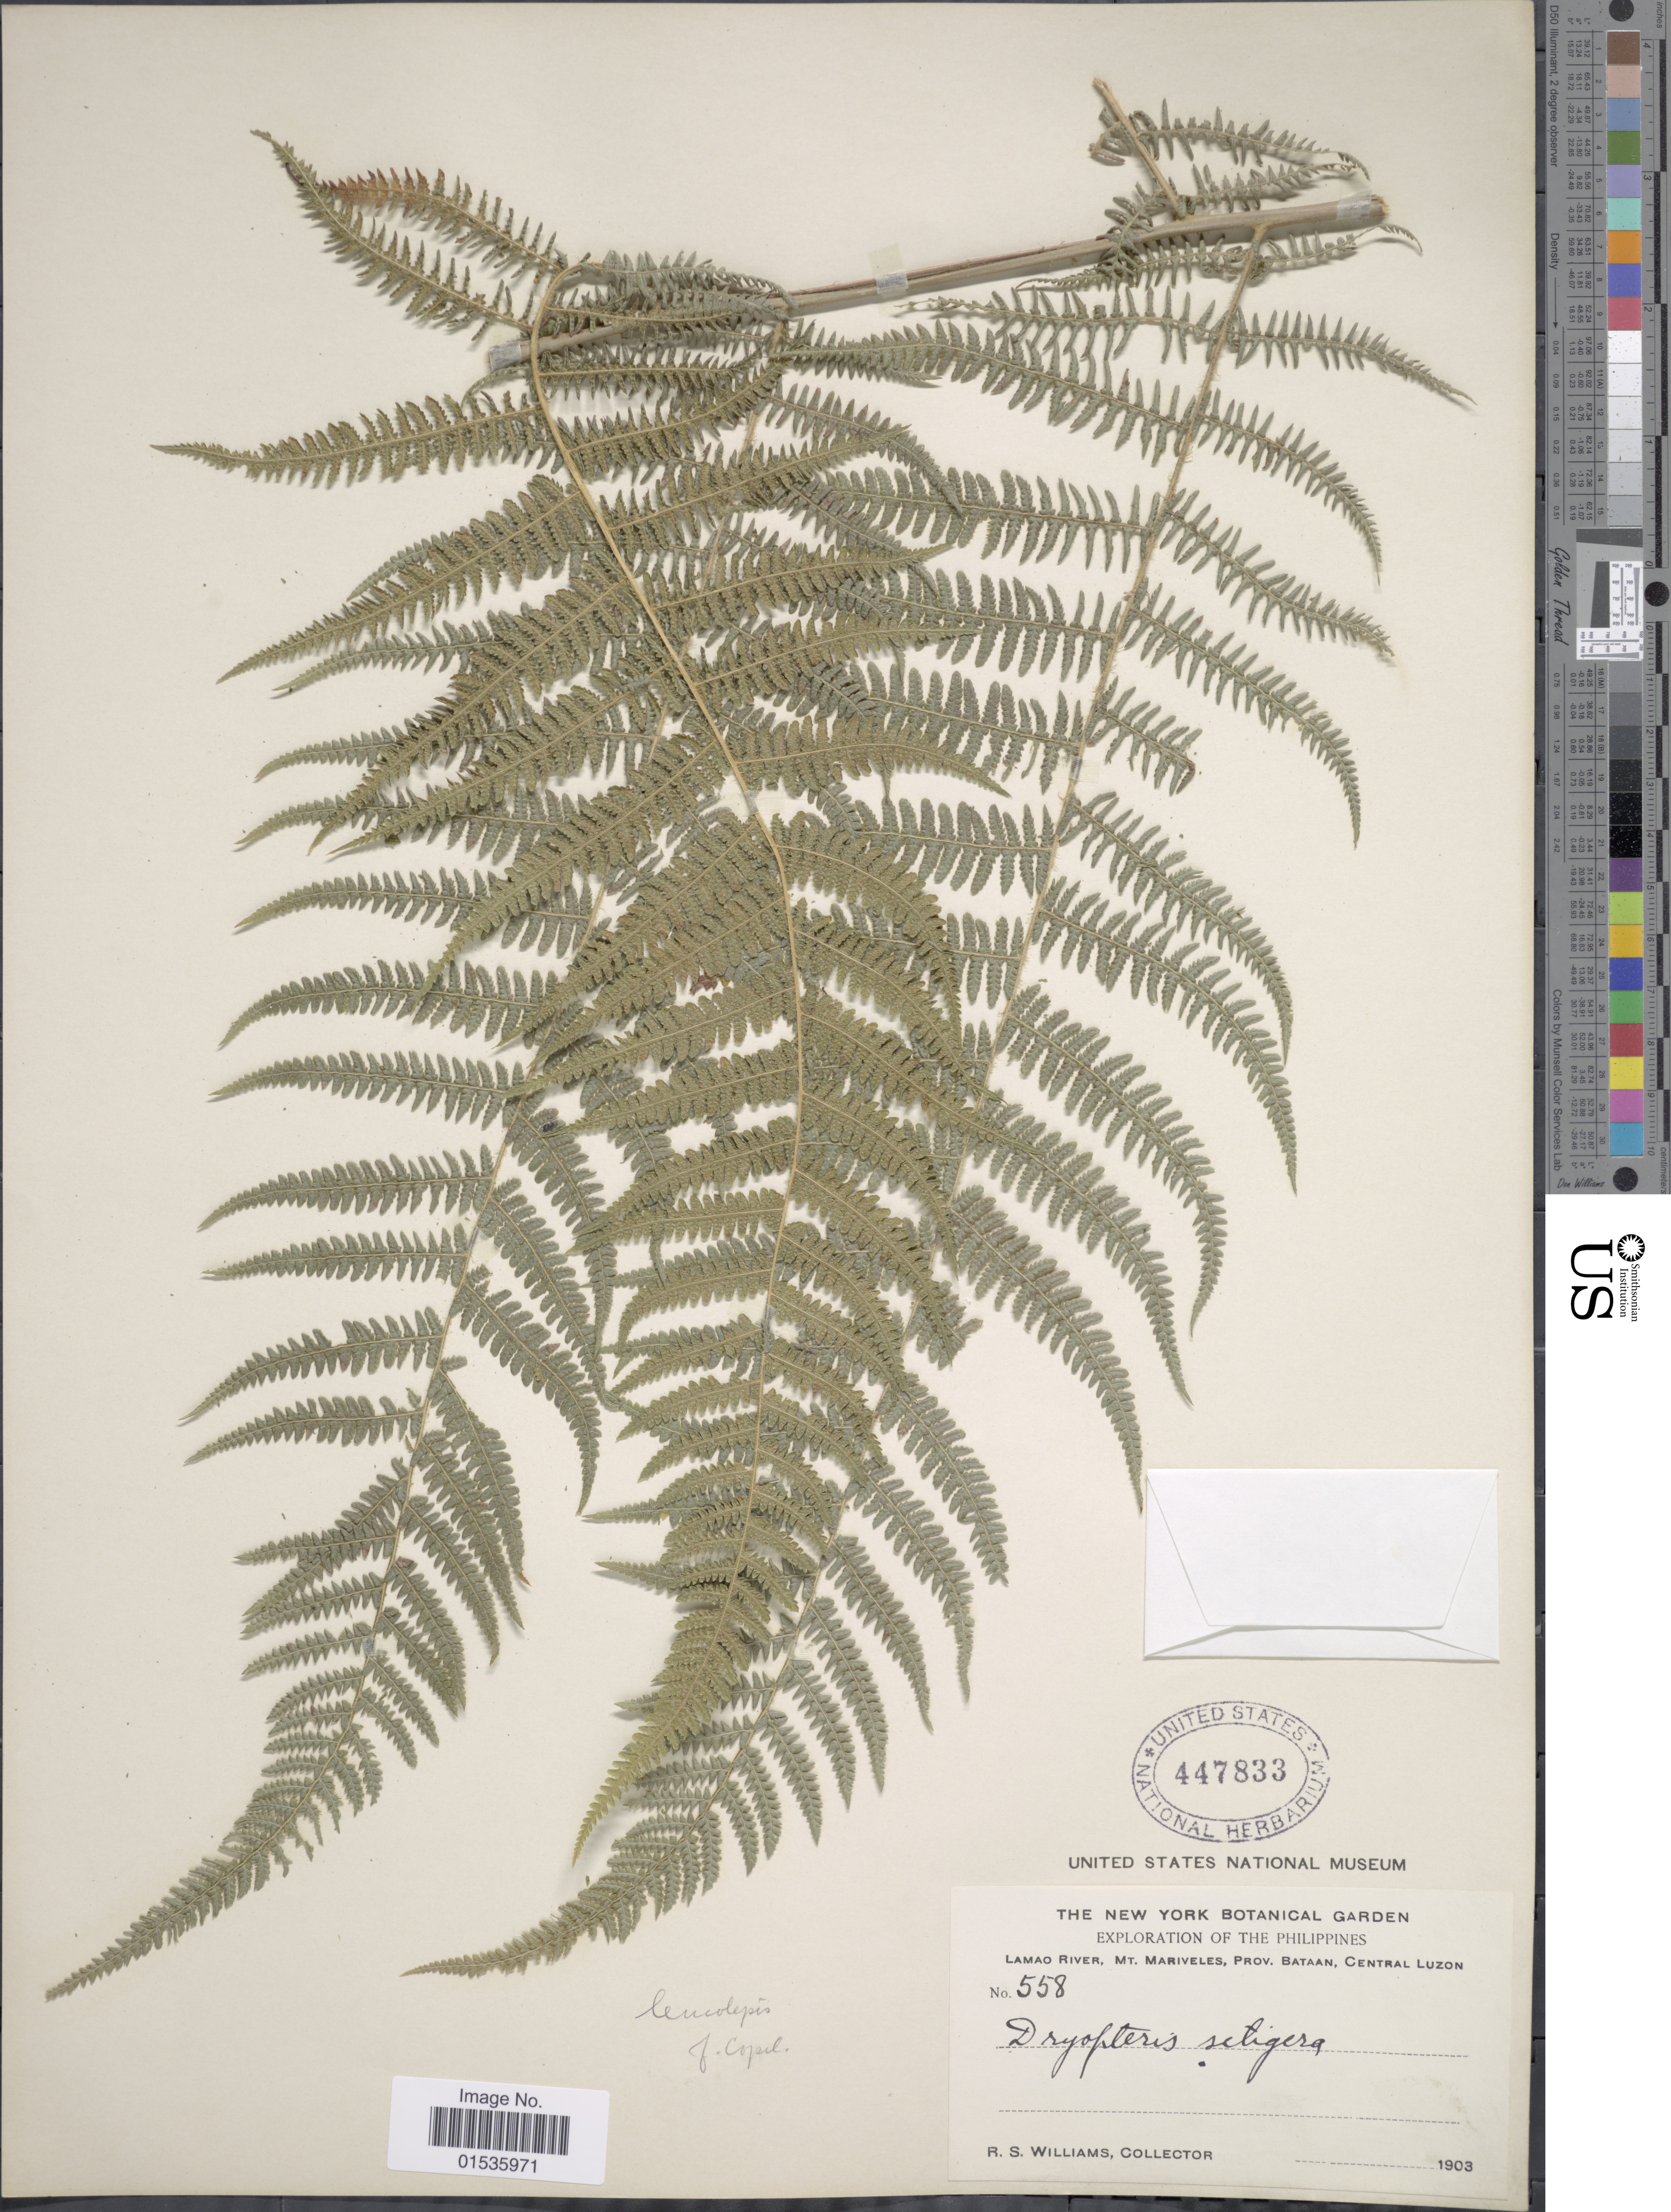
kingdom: Plantae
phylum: Tracheophyta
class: Polypodiopsida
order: Polypodiales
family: Thelypteridaceae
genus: Macrothelypteris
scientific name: Macrothelypteris polypodioides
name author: (Hook.) Holttum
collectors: R. S. Williams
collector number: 558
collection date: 1903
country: Philippines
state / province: Central Luzon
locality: Philippines, Lamao River, Mt. Mariveles, prov. Bataan, Central Luzon.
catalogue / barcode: US 447833